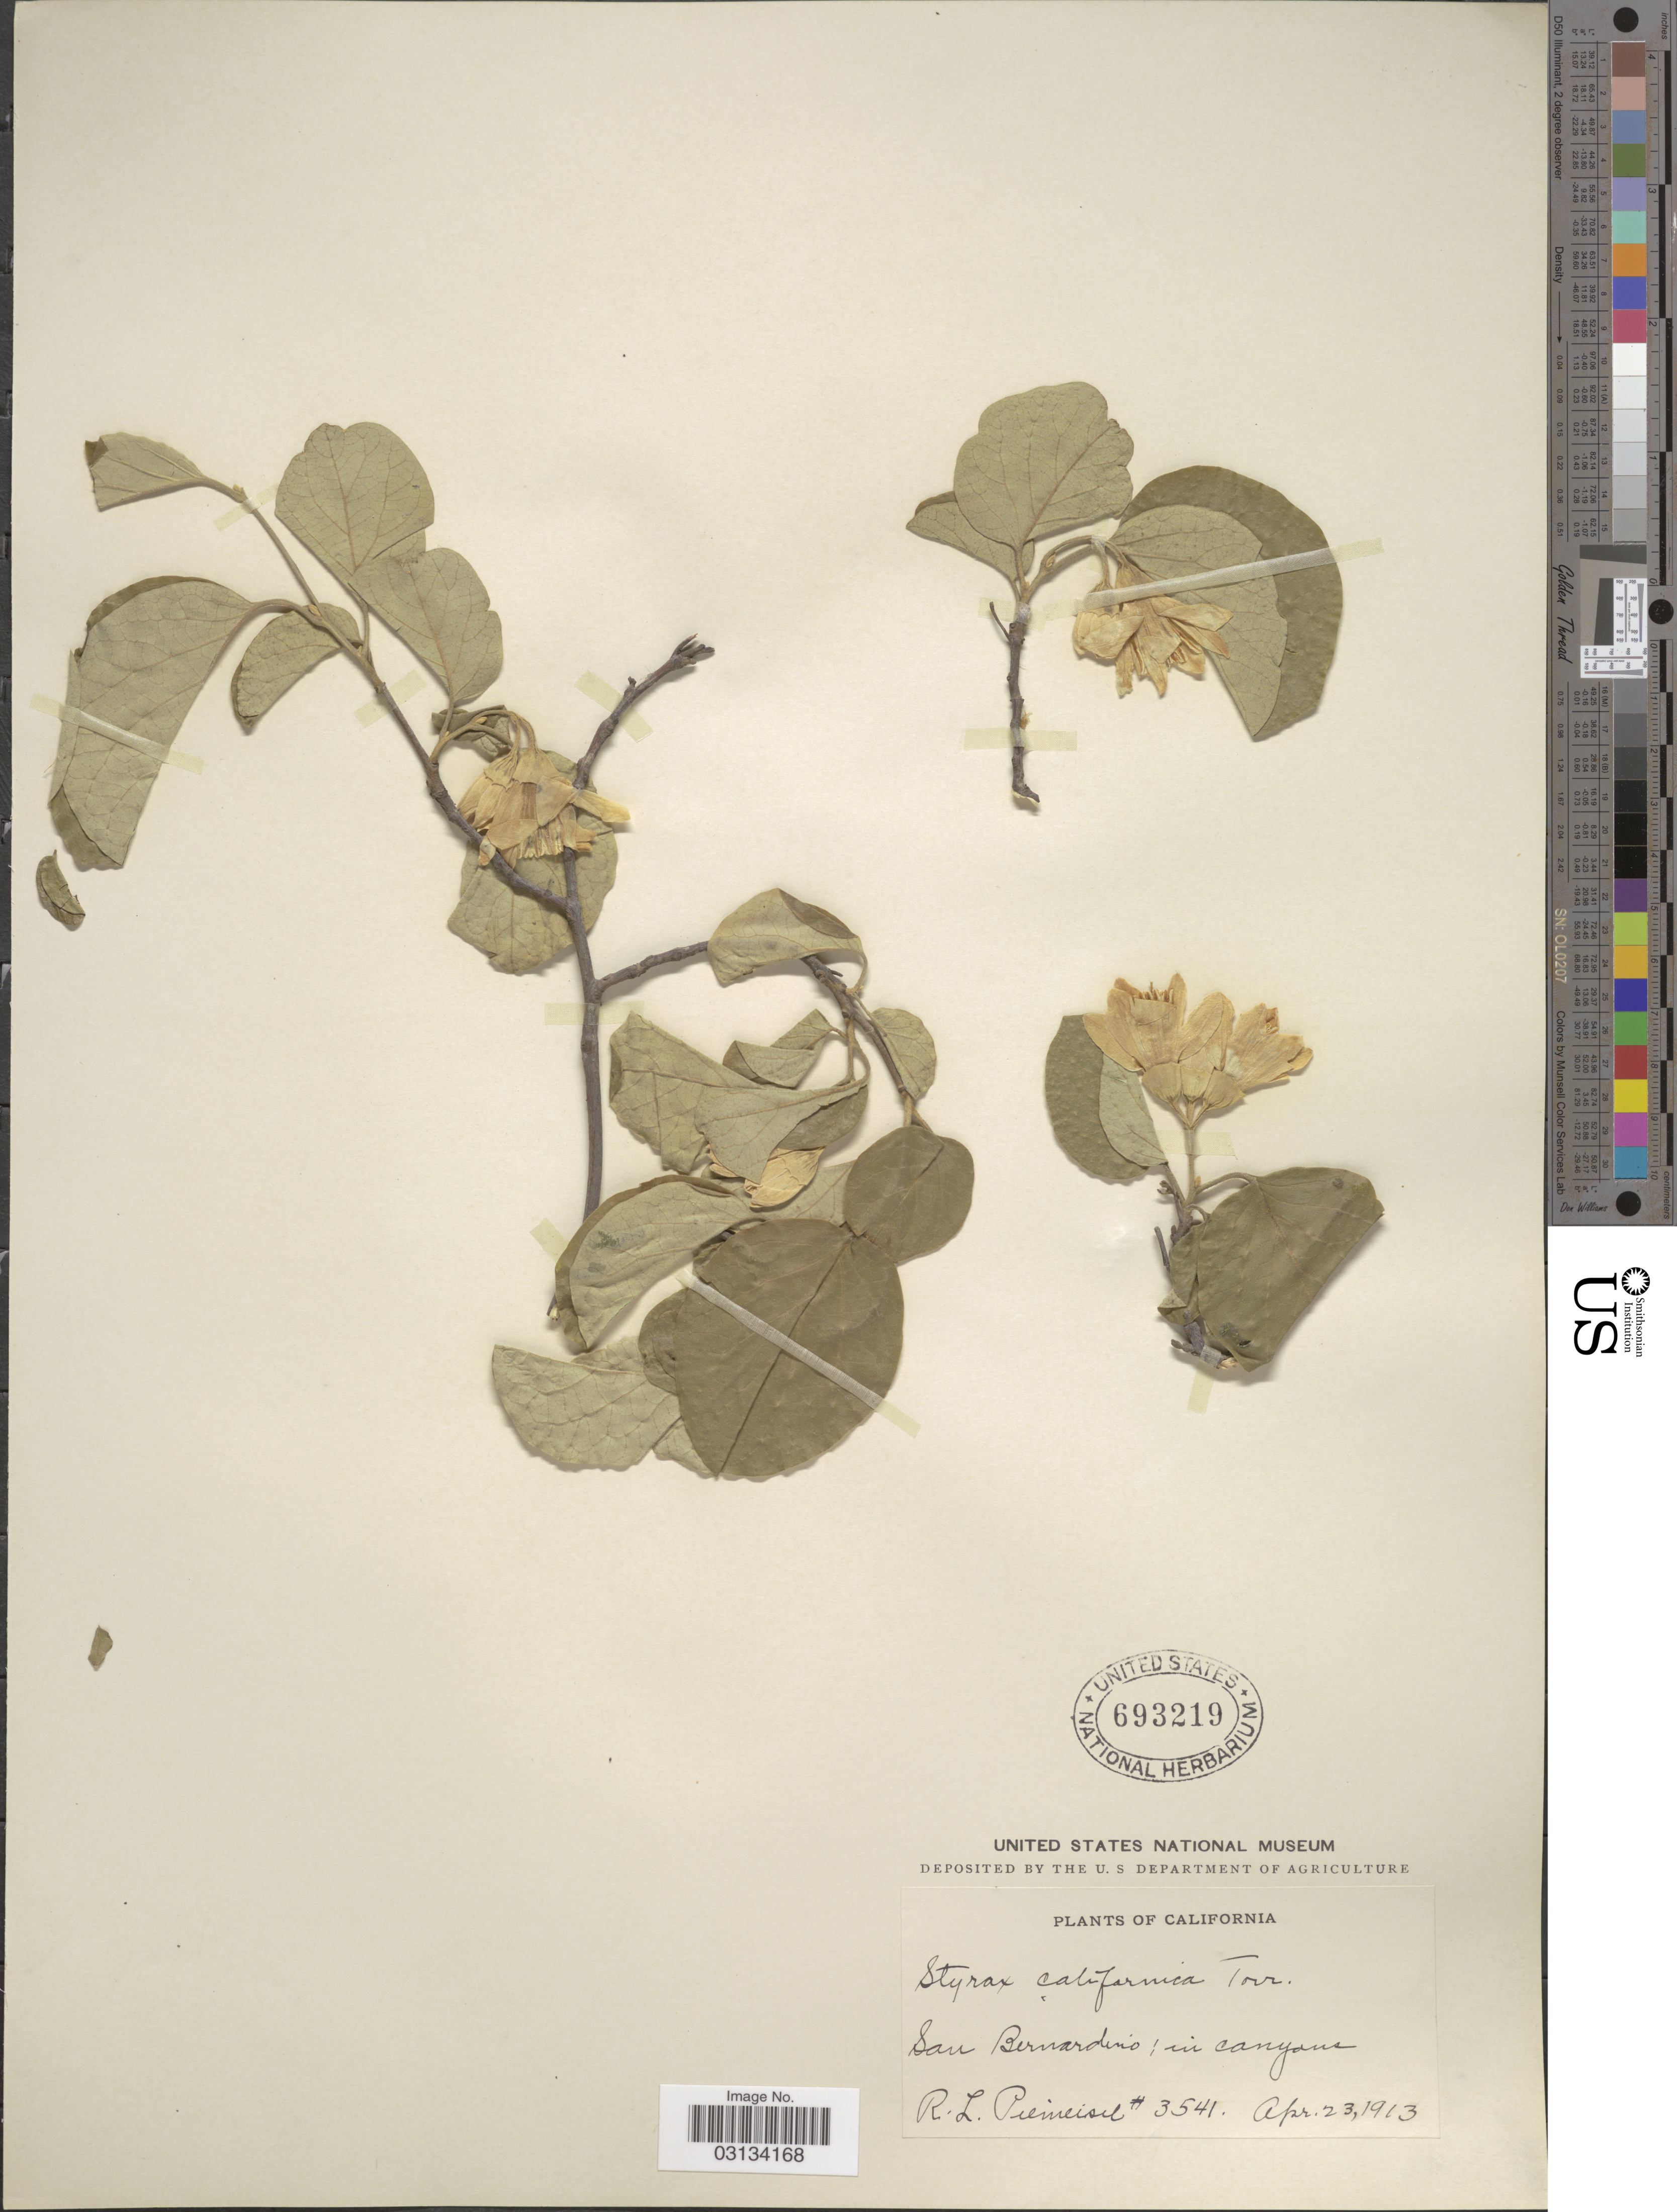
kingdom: Plantae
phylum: Tracheophyta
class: Magnoliopsida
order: Ericales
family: Styracaceae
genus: Styrax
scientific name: Styrax californicus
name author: Torr.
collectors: R. L. Piemeisel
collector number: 3541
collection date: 1913-04-23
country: United States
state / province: California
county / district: San Bernardino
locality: San Bernardino: in canyons.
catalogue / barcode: US 693219